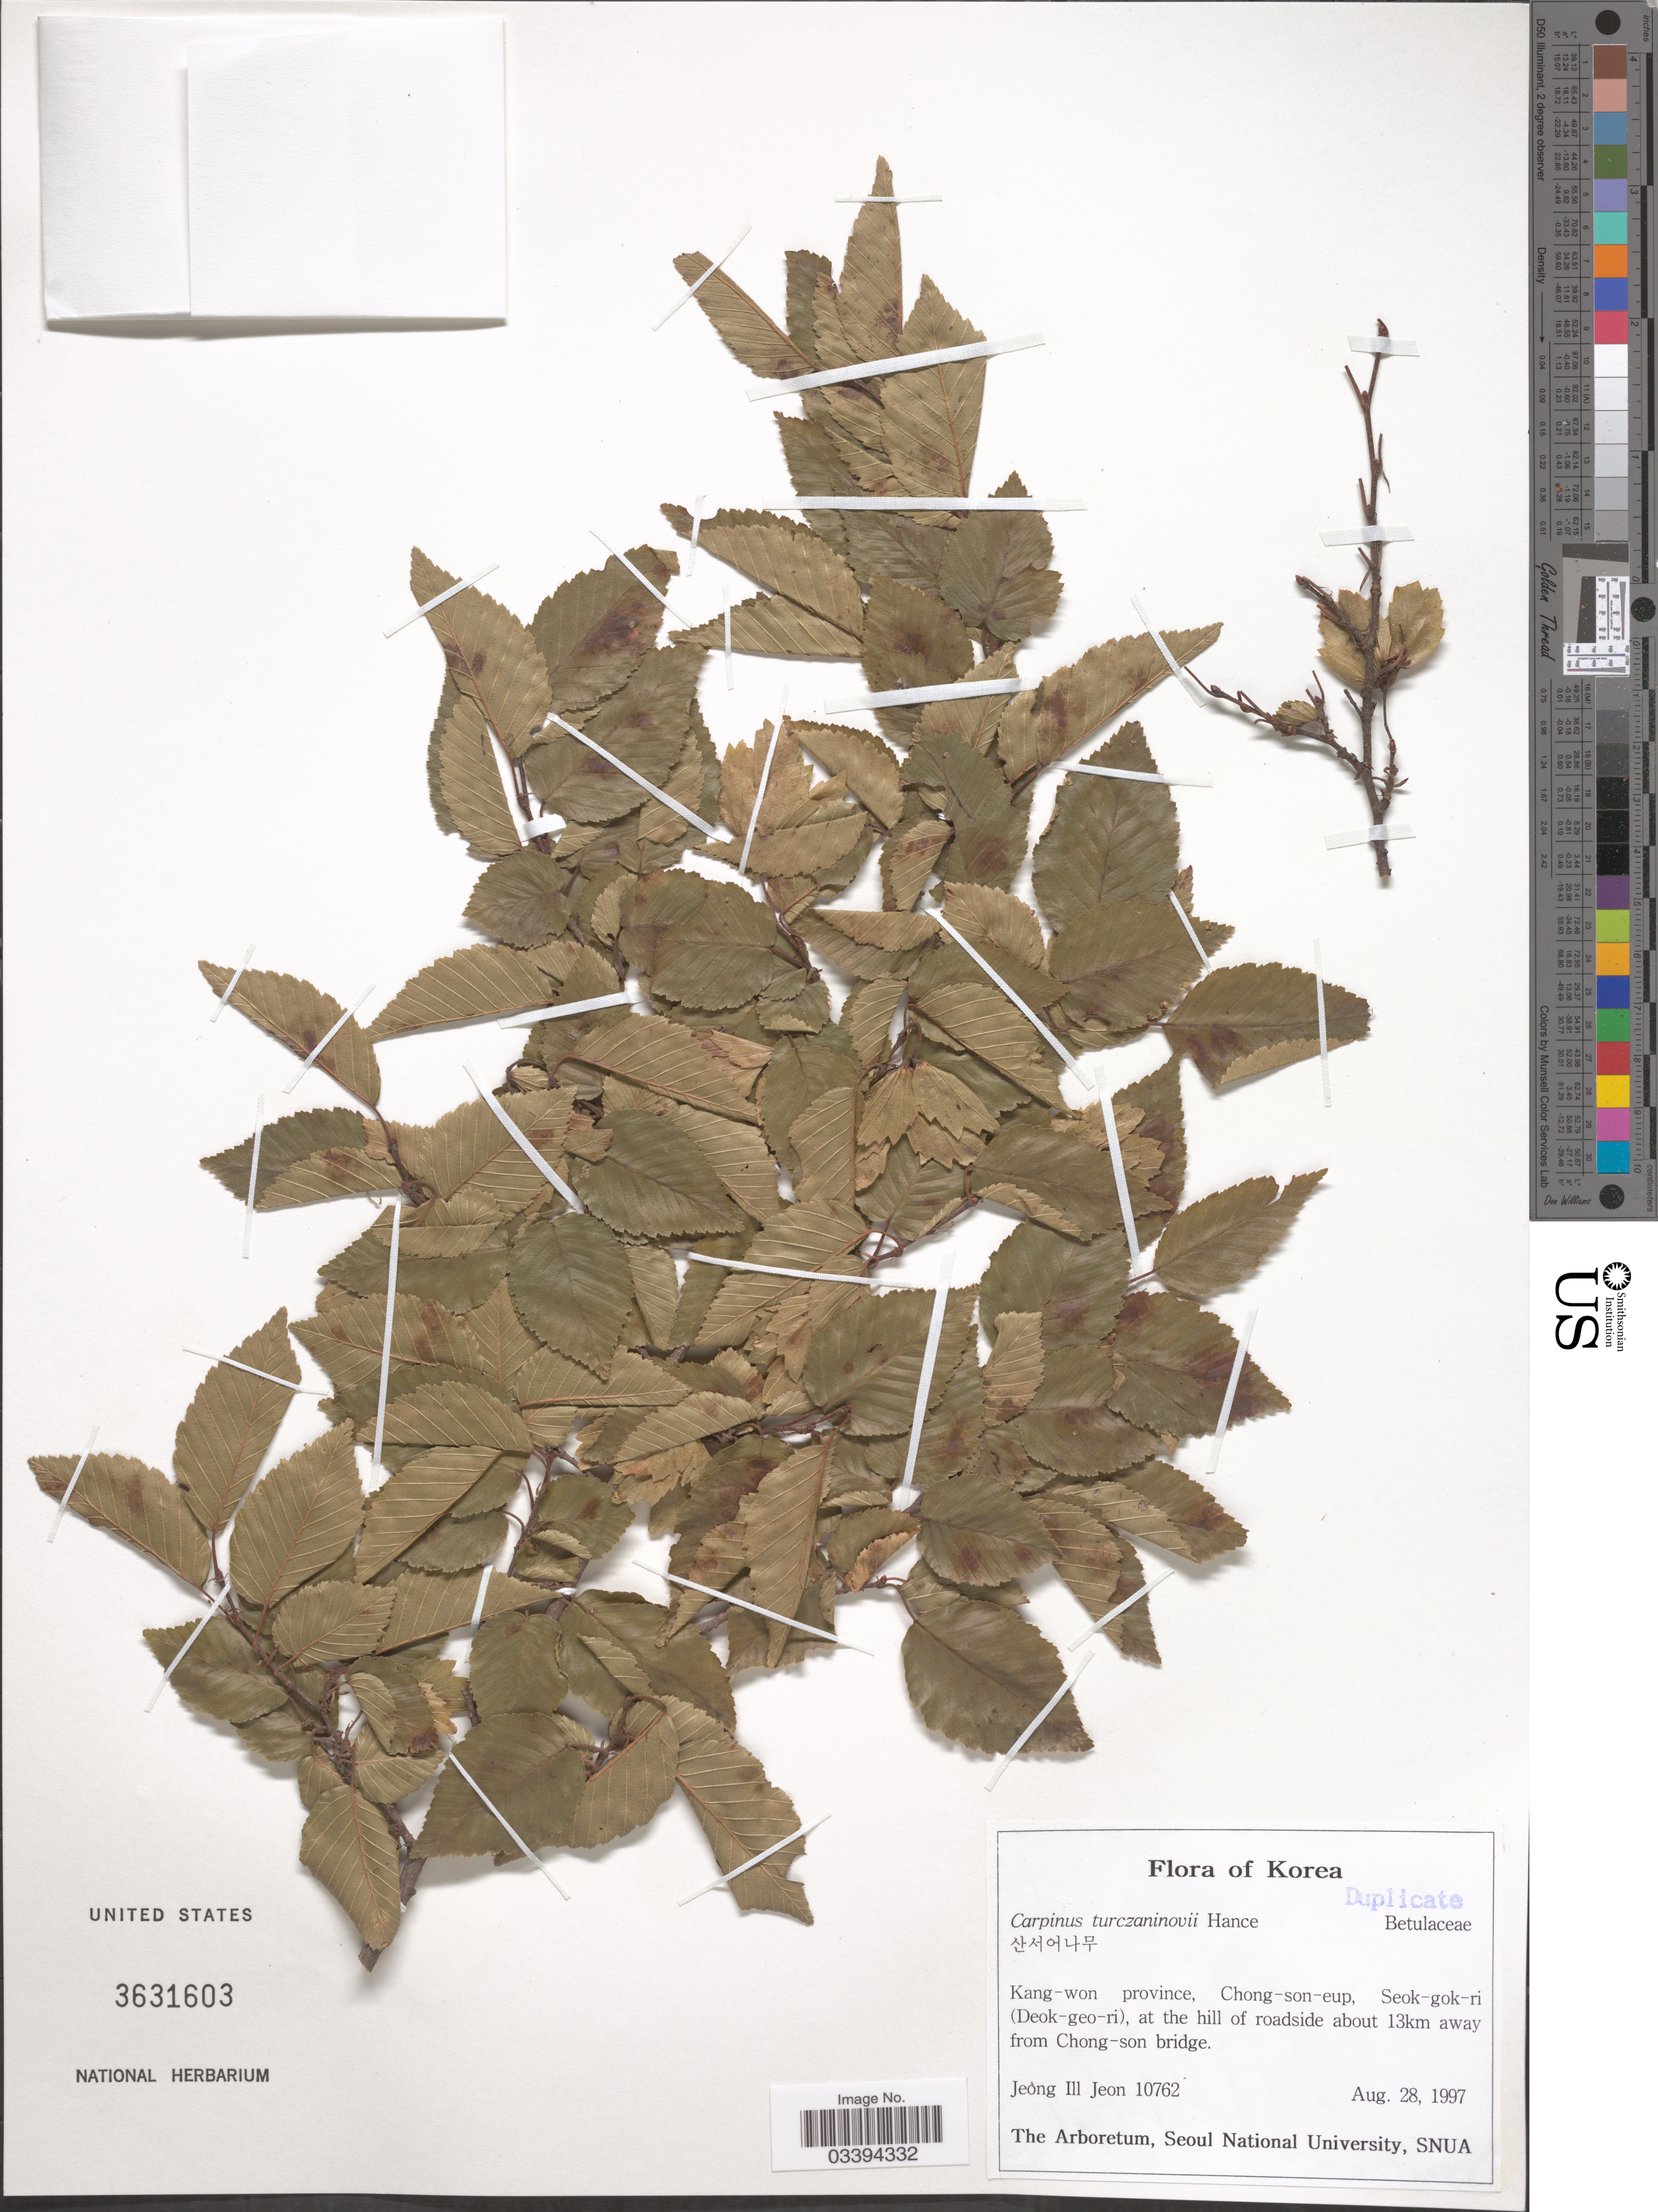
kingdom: Plantae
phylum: Tracheophyta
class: Magnoliopsida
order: Fagales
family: Betulaceae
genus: Carpinus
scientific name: Carpinus turczaninowii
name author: Hance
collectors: J. Jeon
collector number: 10762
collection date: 1997-08-28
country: North Korea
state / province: Kangwon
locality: Chong-son-eup, Seok-gok-ri (Deok-geo-ri), at the hill of roadside about 13km away from Chong-son bridge.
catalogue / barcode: US 3631603